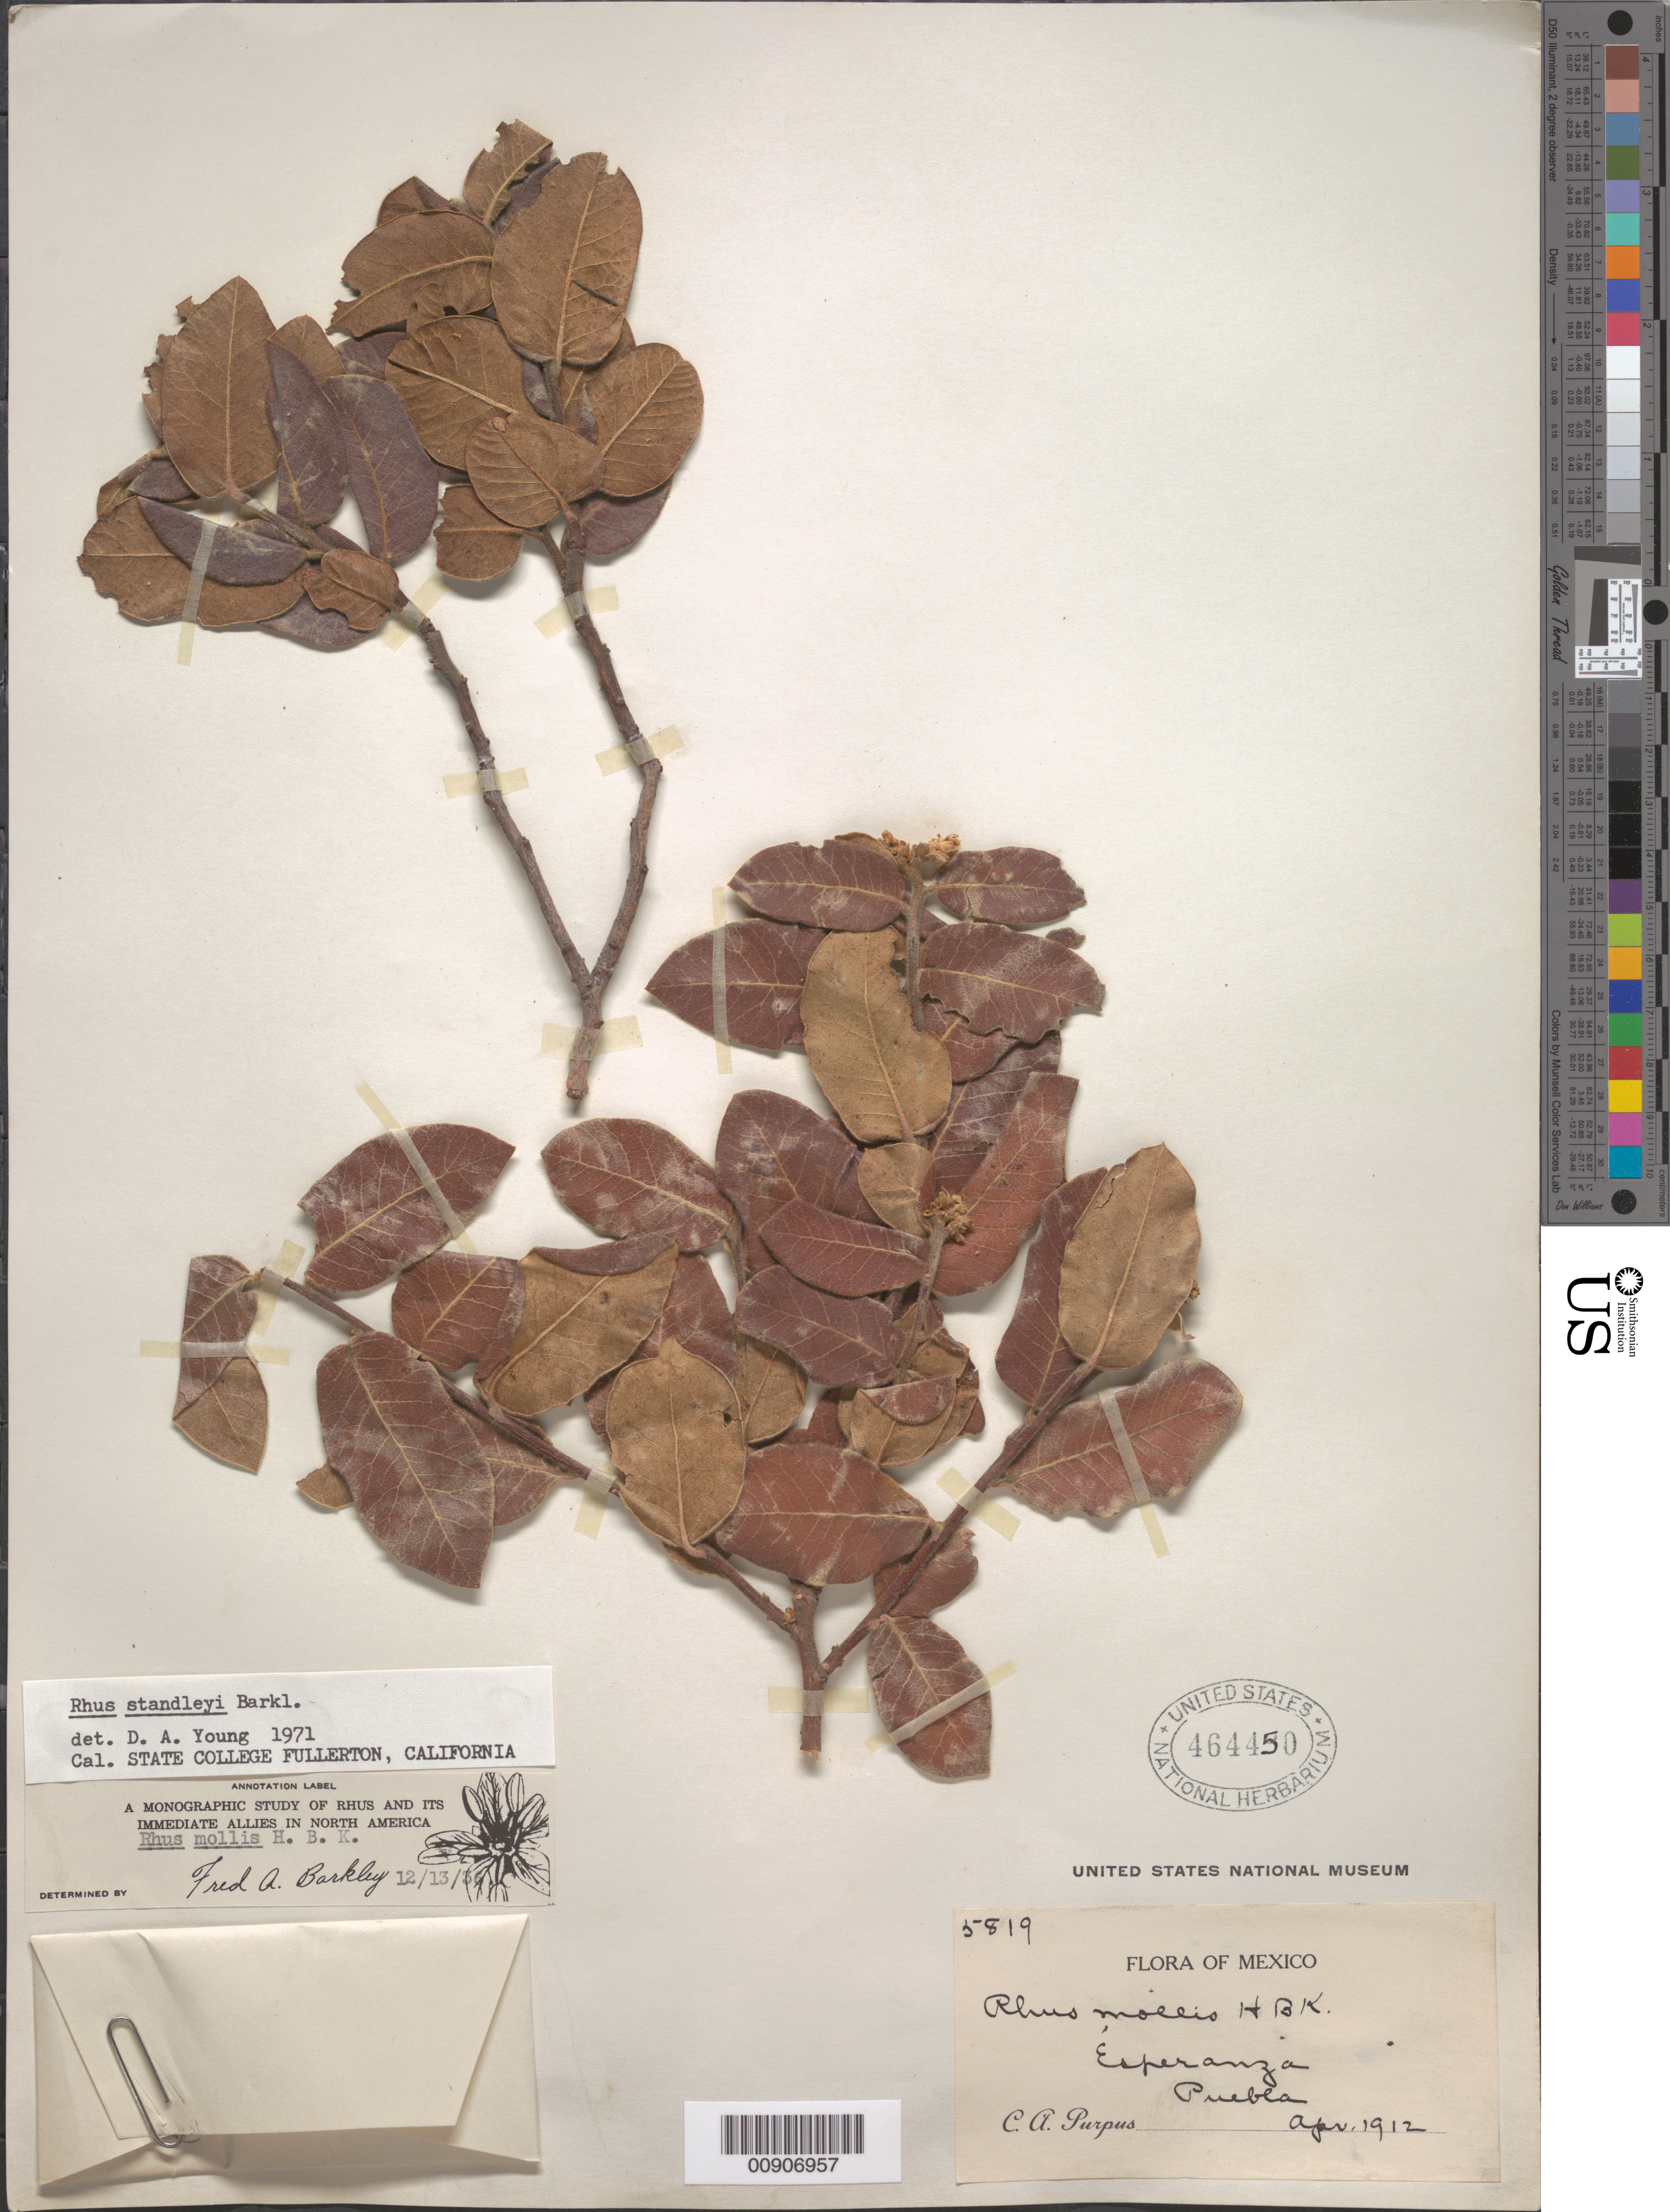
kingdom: Plantae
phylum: Tracheophyta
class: Magnoliopsida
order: Sapindales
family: Anacardiaceae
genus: Rhus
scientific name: Rhus standleyi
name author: F.A. Barkley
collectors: C. A. Purpus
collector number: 5819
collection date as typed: Apr 1912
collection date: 1912-04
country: Mexico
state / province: Puebla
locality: Esperanza, Puebla.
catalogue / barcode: US 464450